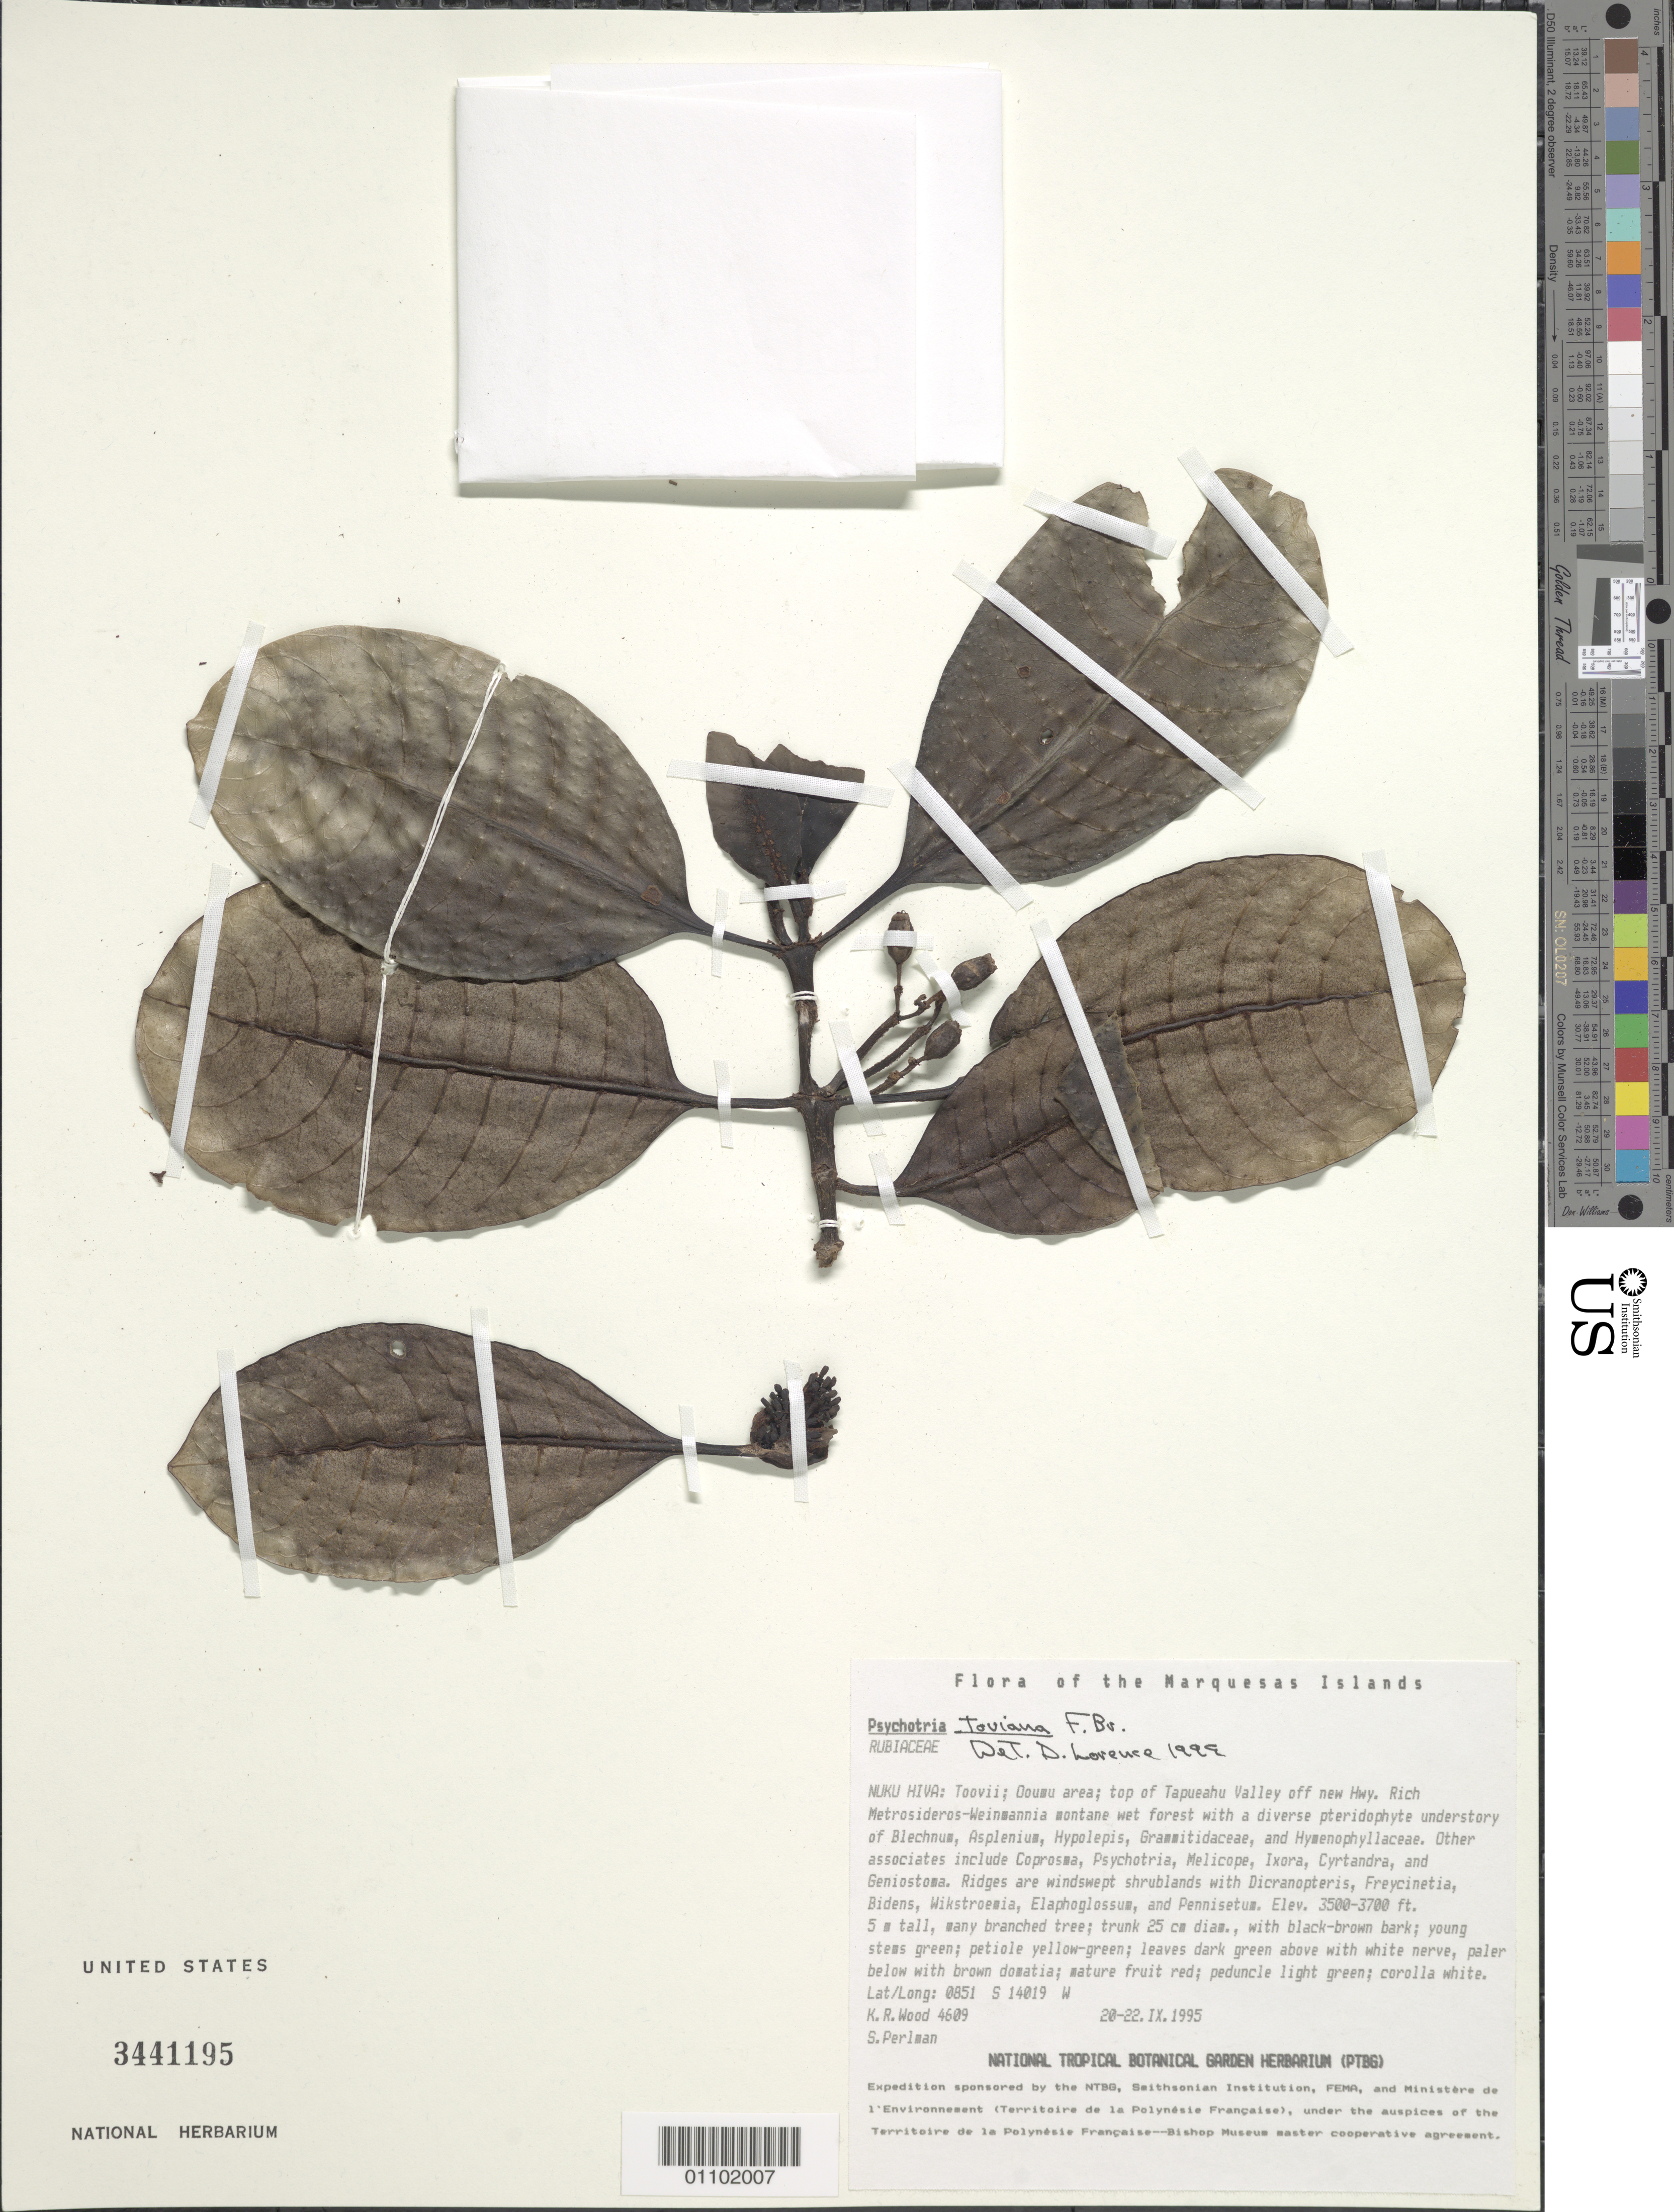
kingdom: Plantae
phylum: Tracheophyta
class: Magnoliopsida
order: Gentianales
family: Rubiaceae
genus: Psychotria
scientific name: Psychotria toviana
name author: F. Br.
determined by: Lorence, David H., (PTBG), National Tropical Botanical Garden (UNITED STATES)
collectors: K. R. Wood & S. P. Perlman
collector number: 4609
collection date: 1995-09-20/1995-09-22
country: French Polynesia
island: Nuku Hiva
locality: Toovii, Ooumu area, top of Tapueahu Valley off new hwy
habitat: Rich Metrosideros - Weinmannia montane wet forests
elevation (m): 1067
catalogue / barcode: US 3441195